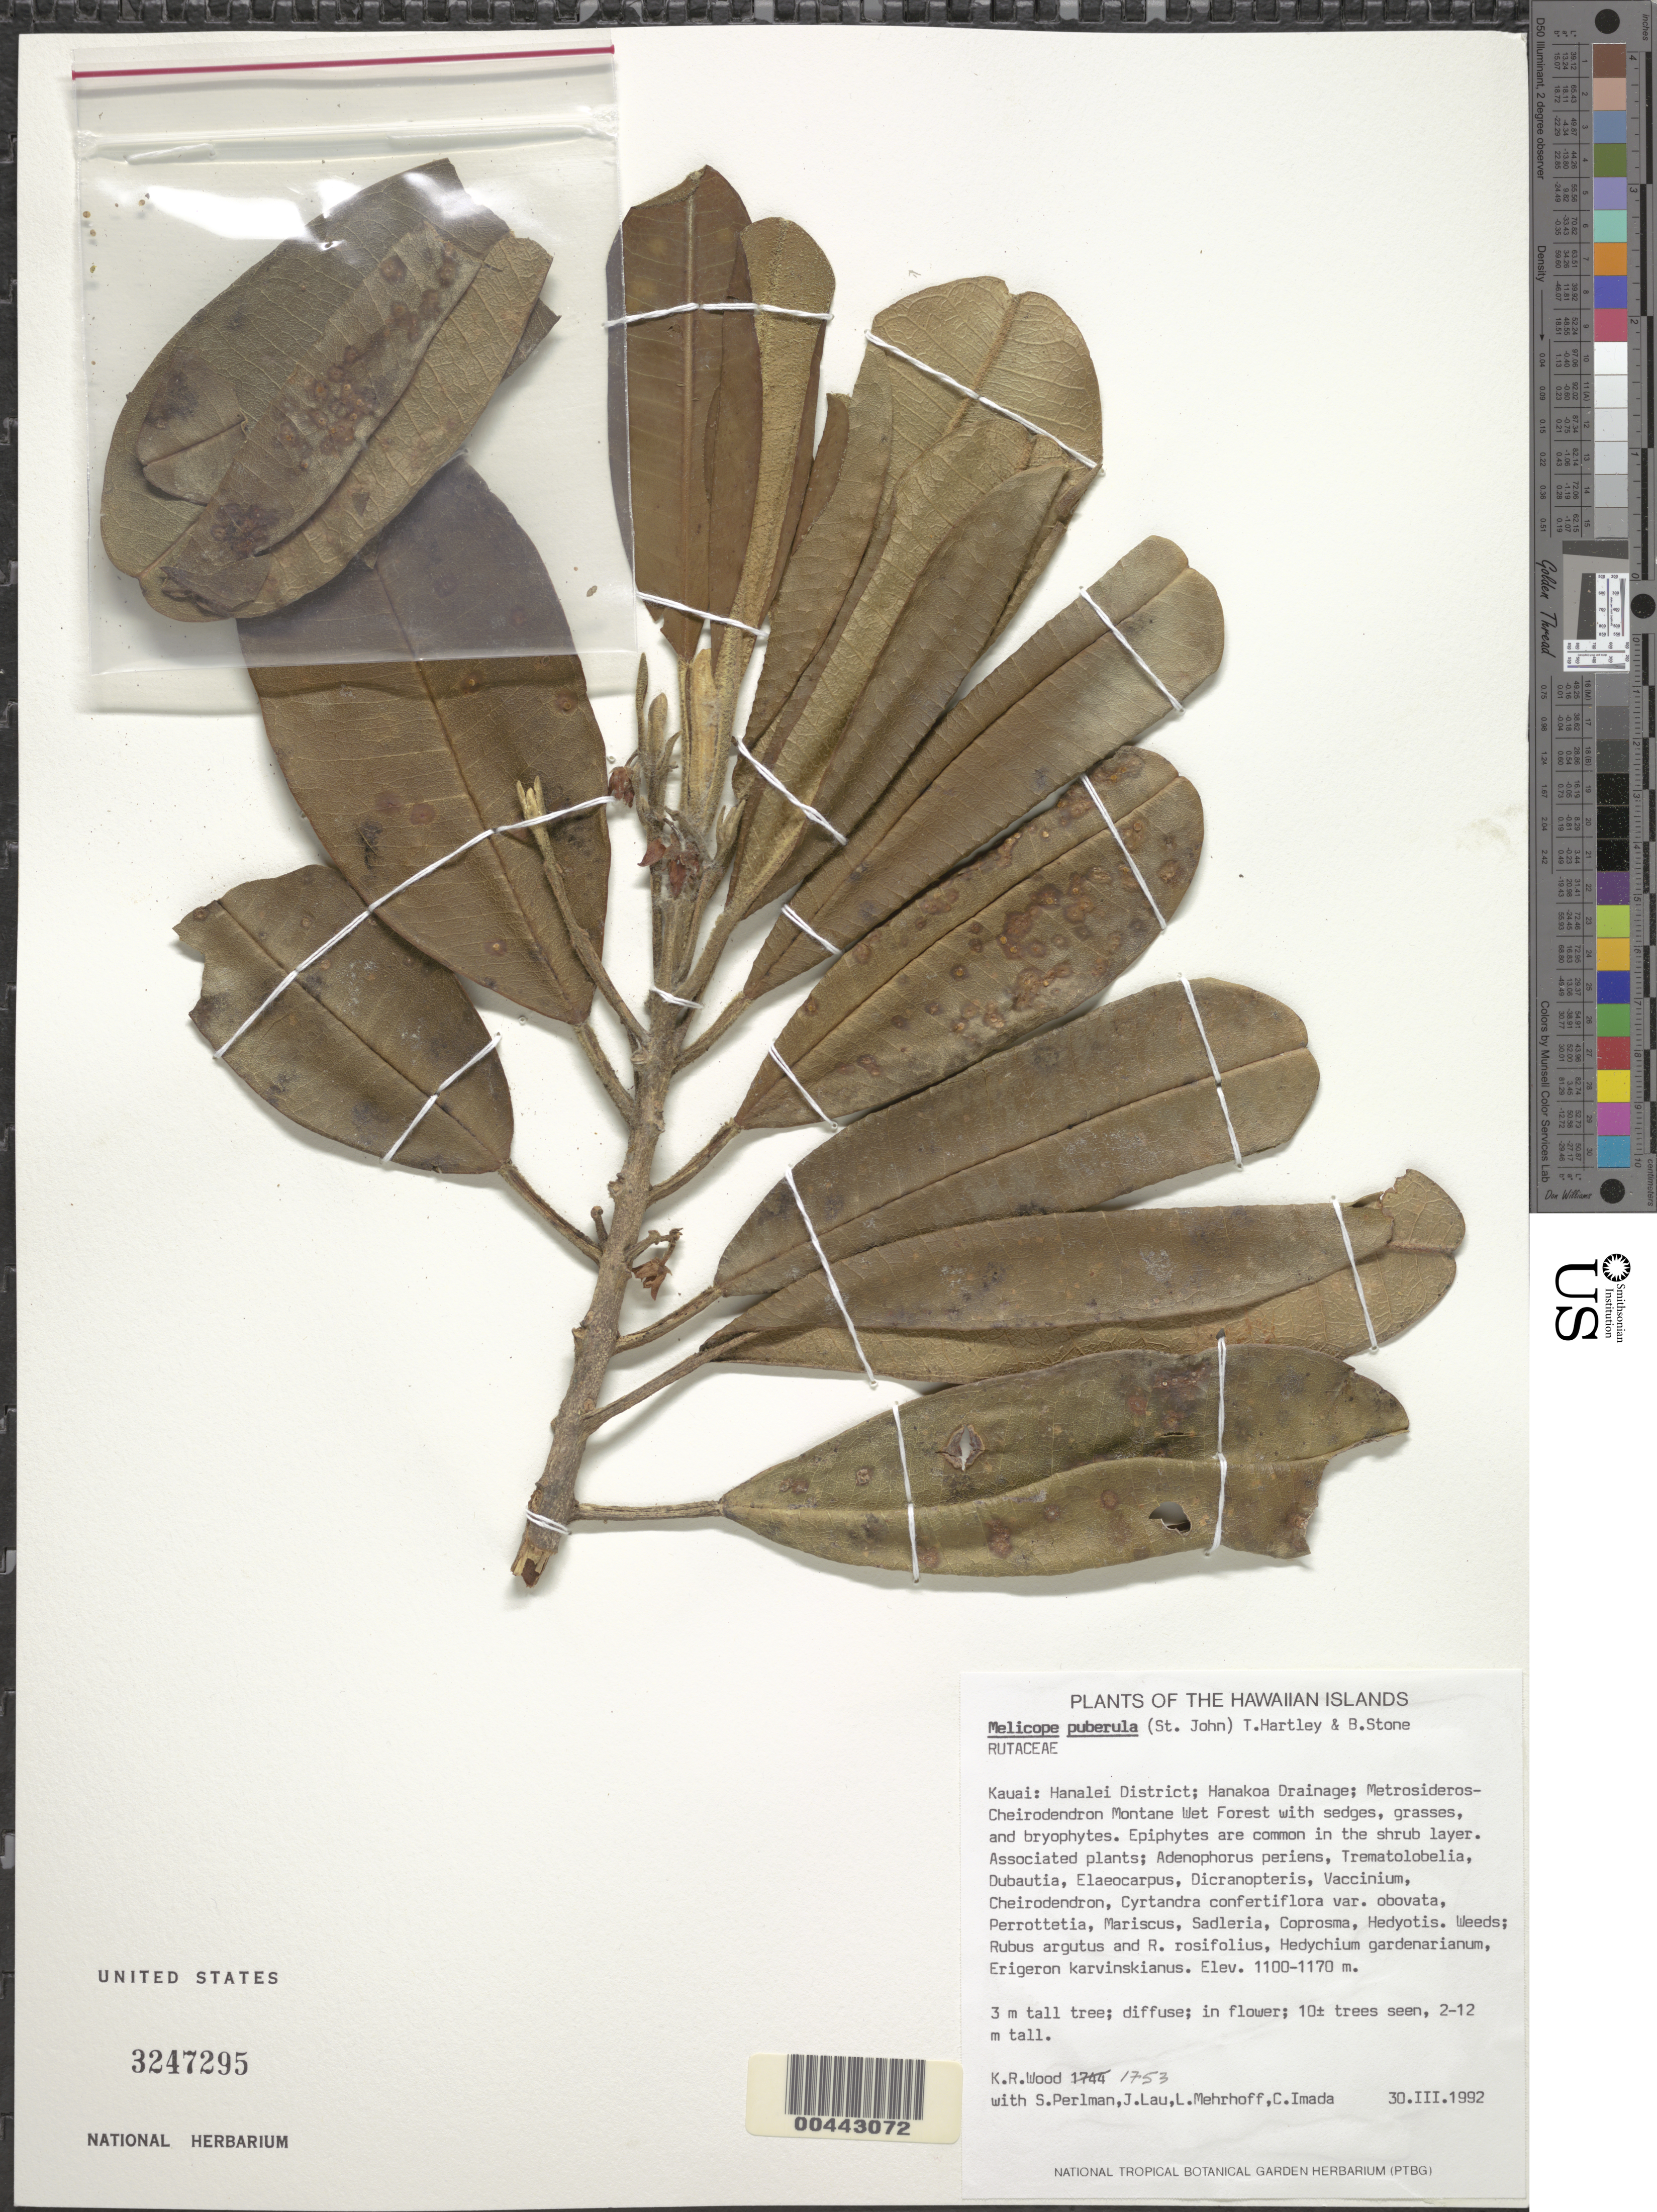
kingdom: Plantae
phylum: Tracheophyta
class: Magnoliopsida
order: Sapindales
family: Rutaceae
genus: Melicope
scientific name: Melicope puberula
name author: (H. St. John) T.G. Hartley & B.C. Stone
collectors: K. R. Wood, S. P. Perlman, J. Lau, L. Mehrhoff & C. Imada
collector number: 1753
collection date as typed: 30 Mar 1992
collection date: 1992-03-30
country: United States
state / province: Hawaii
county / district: Kauai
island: Kaua'i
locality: Hanalei District; Hanakoa Drainage.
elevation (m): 1100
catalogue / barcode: US 3247295